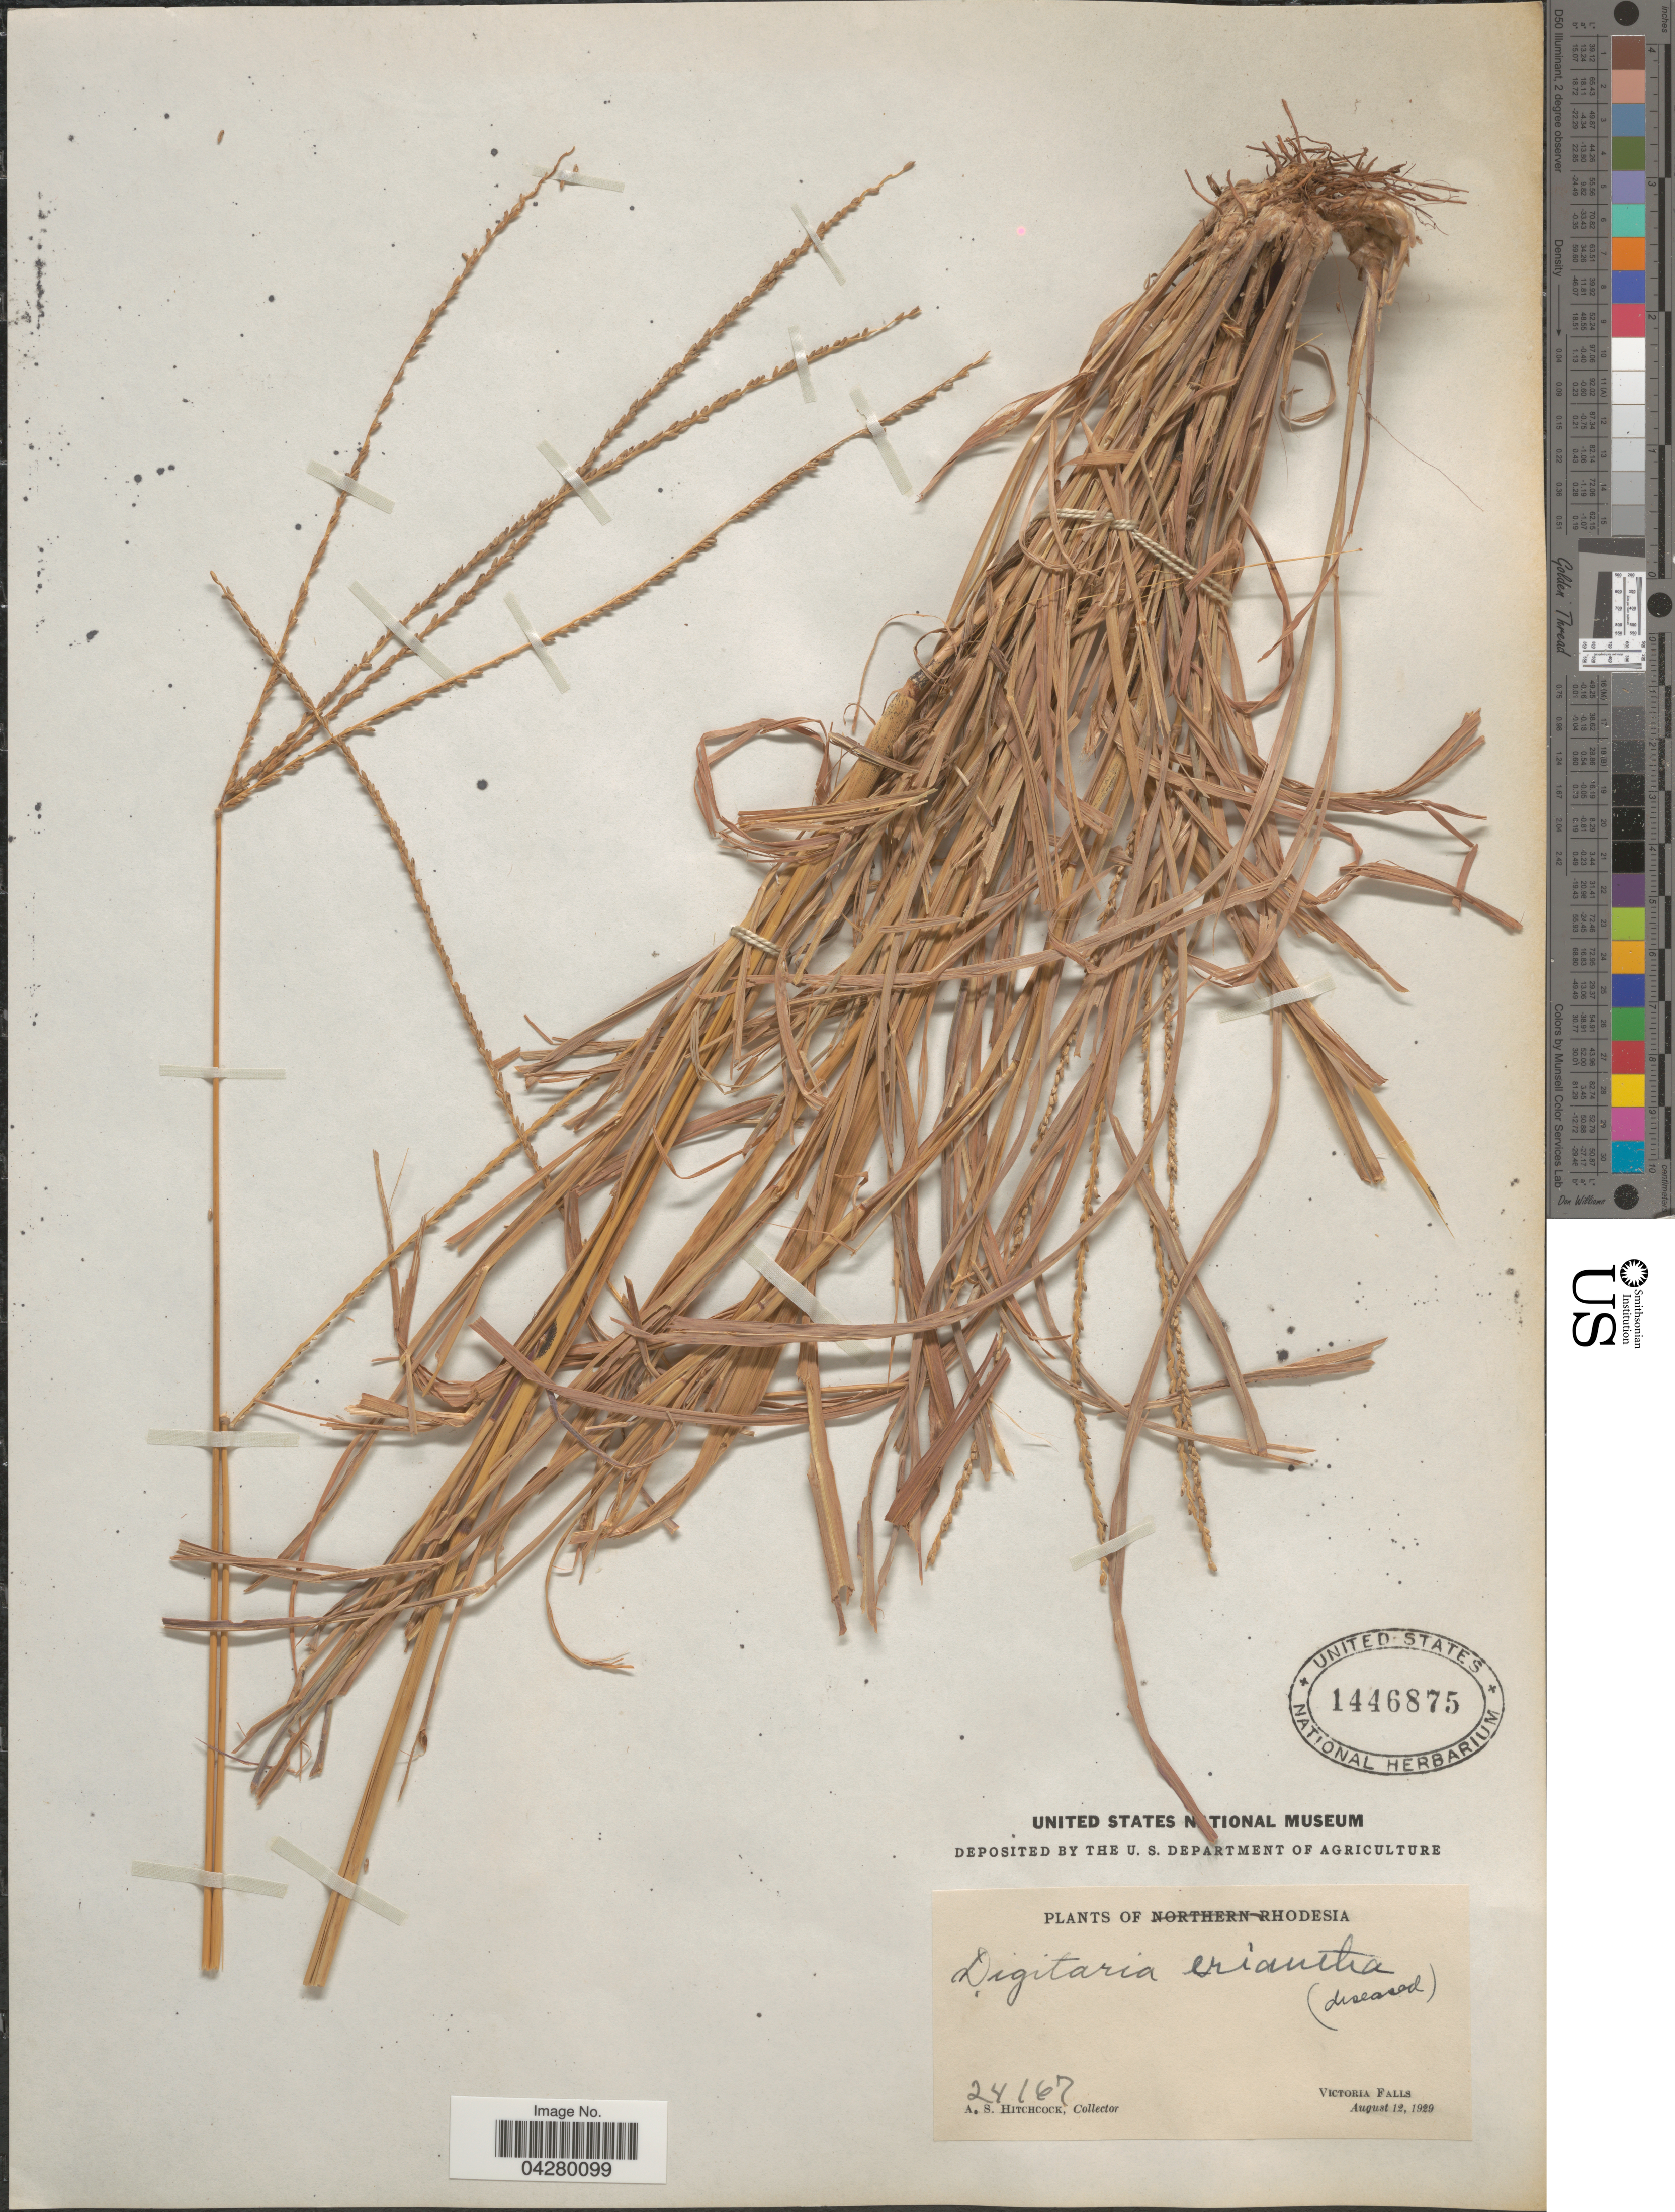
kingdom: Plantae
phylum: Tracheophyta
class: Liliopsida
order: Poales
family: Poaceae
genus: Digitaria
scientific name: Digitaria eriantha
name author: Steud.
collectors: A. S. Hitchcock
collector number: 24167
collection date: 1929-08-12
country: Zimbabwe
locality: Rhodesia. Victoria Falls.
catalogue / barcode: US 1446875